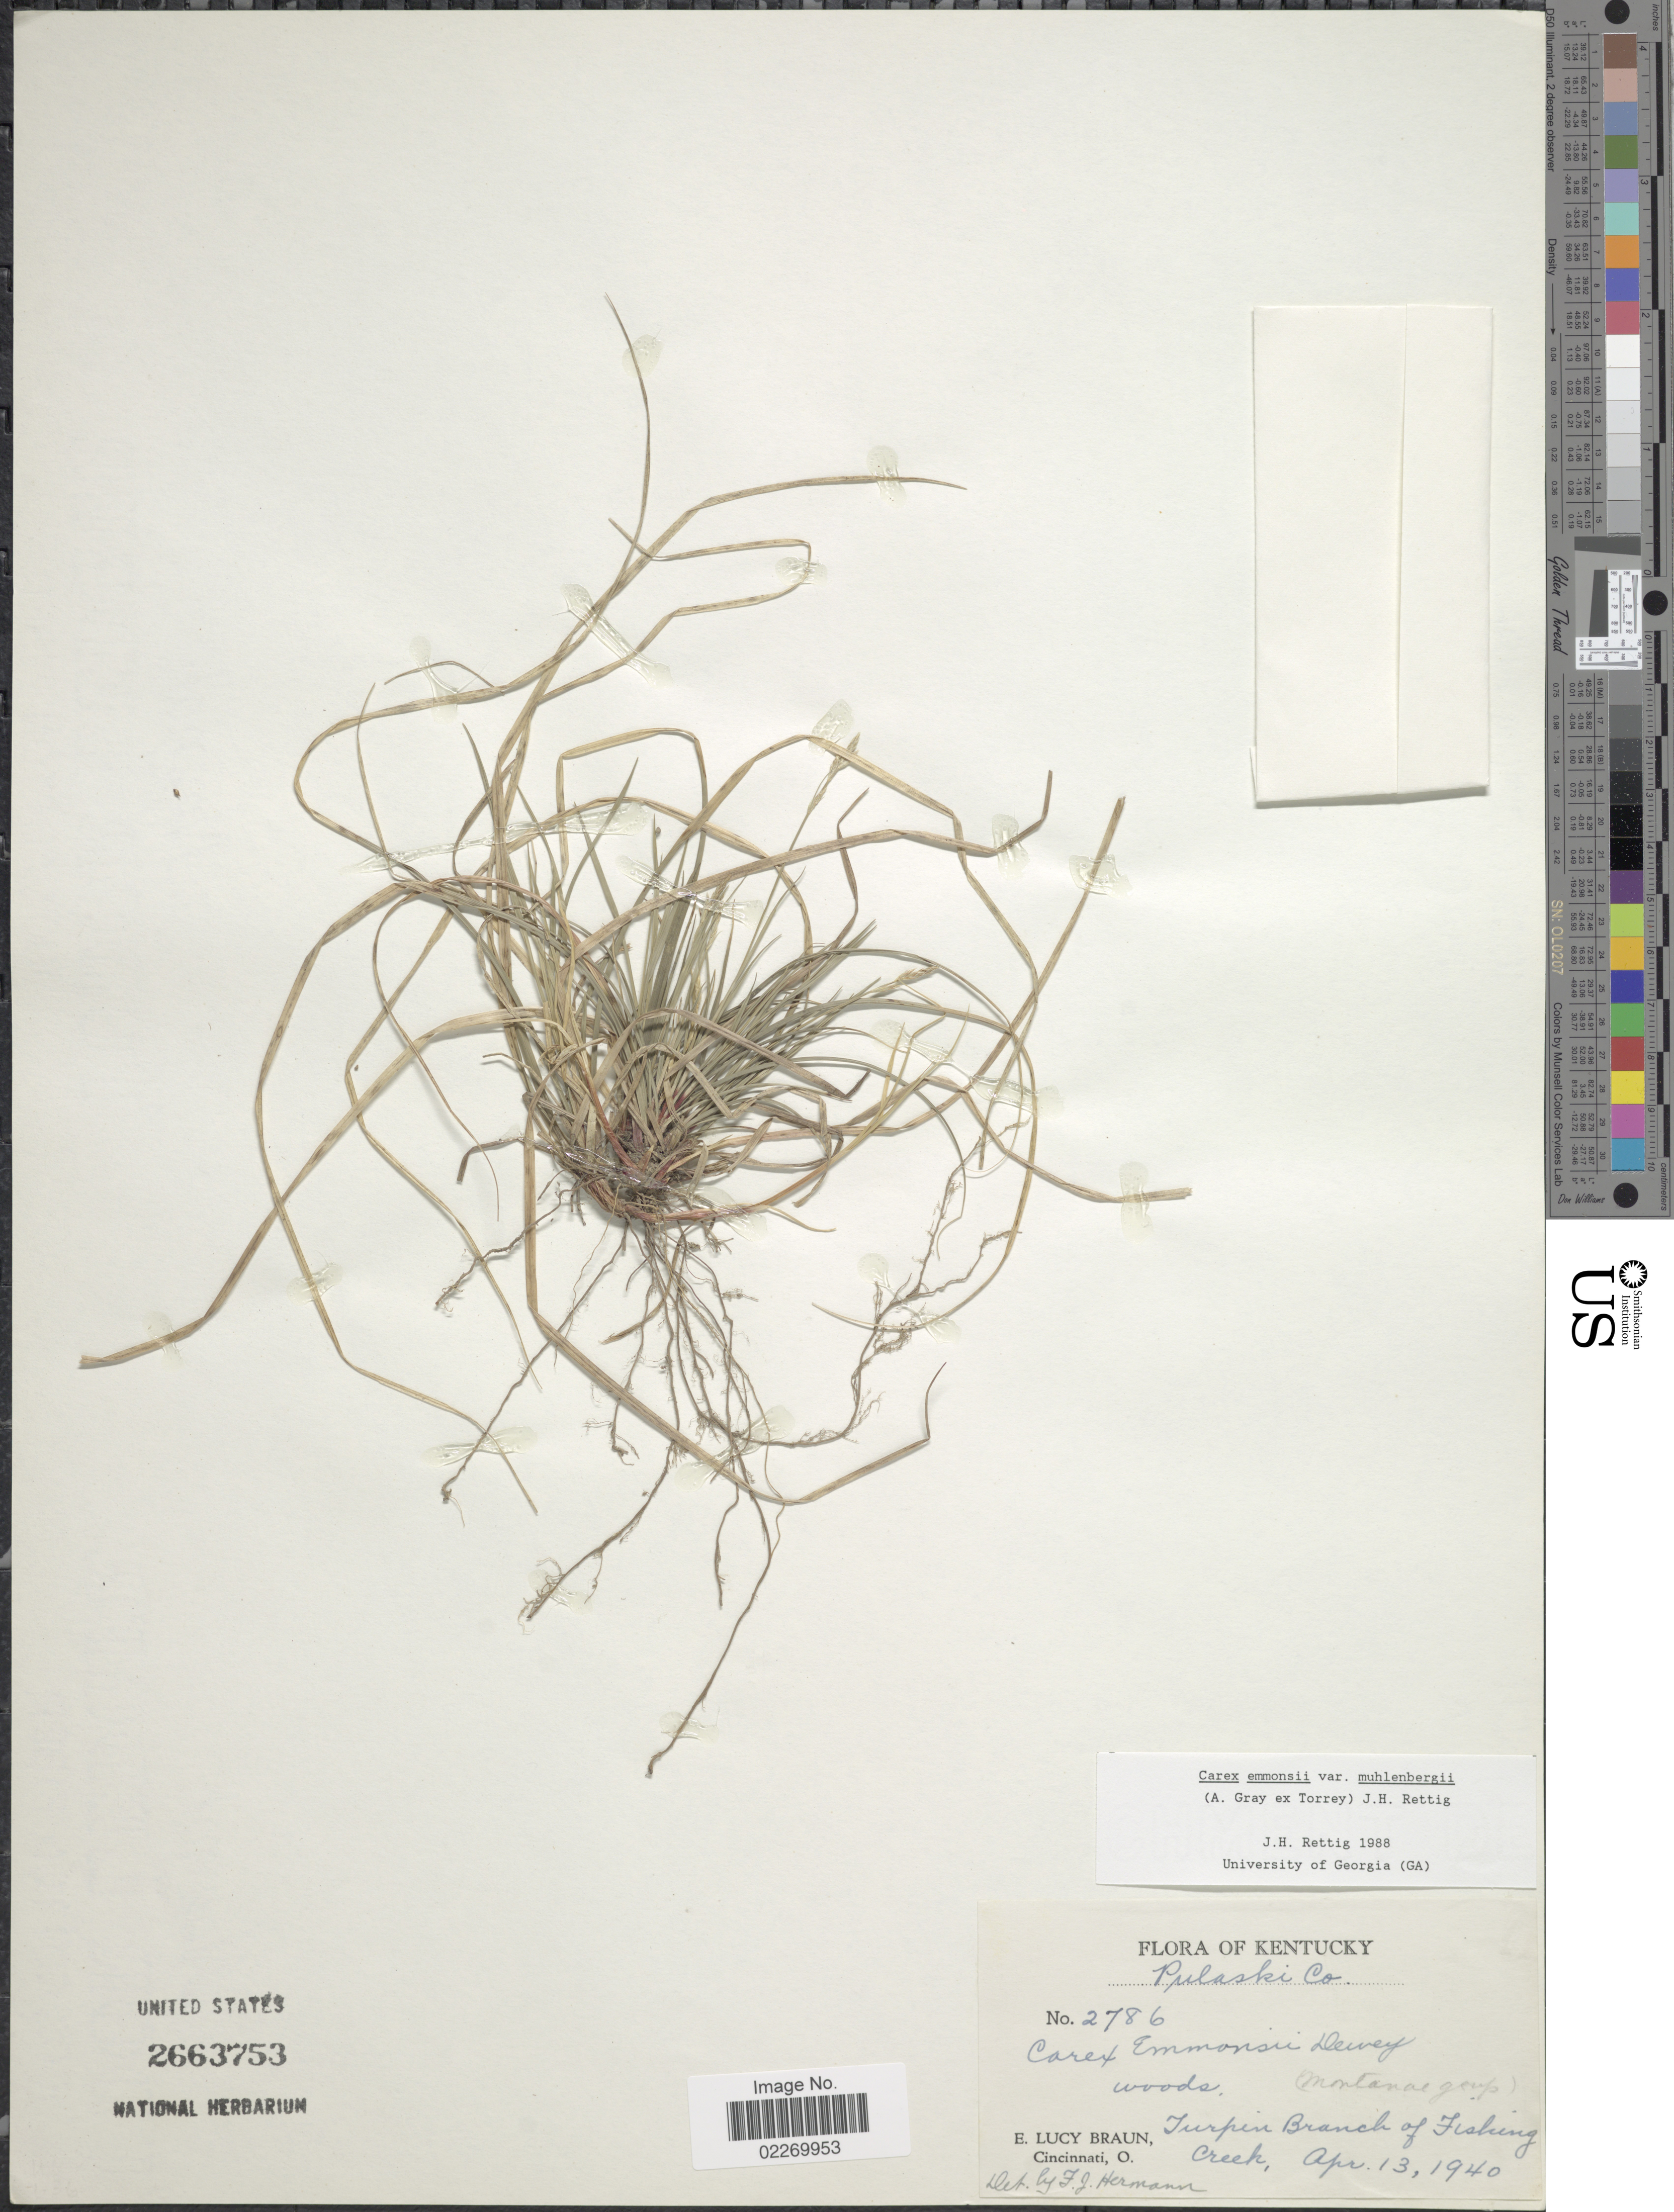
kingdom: Plantae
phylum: Tracheophyta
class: Liliopsida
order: Poales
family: Cyperaceae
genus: Carex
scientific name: Carex albicans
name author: Willd. ex Spreng.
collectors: E. L. Braun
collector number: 2786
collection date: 1940-04-13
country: United States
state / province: Kentucky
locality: Pulaski Co., Turpin Branch of Fishing Creek.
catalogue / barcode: US 2663753